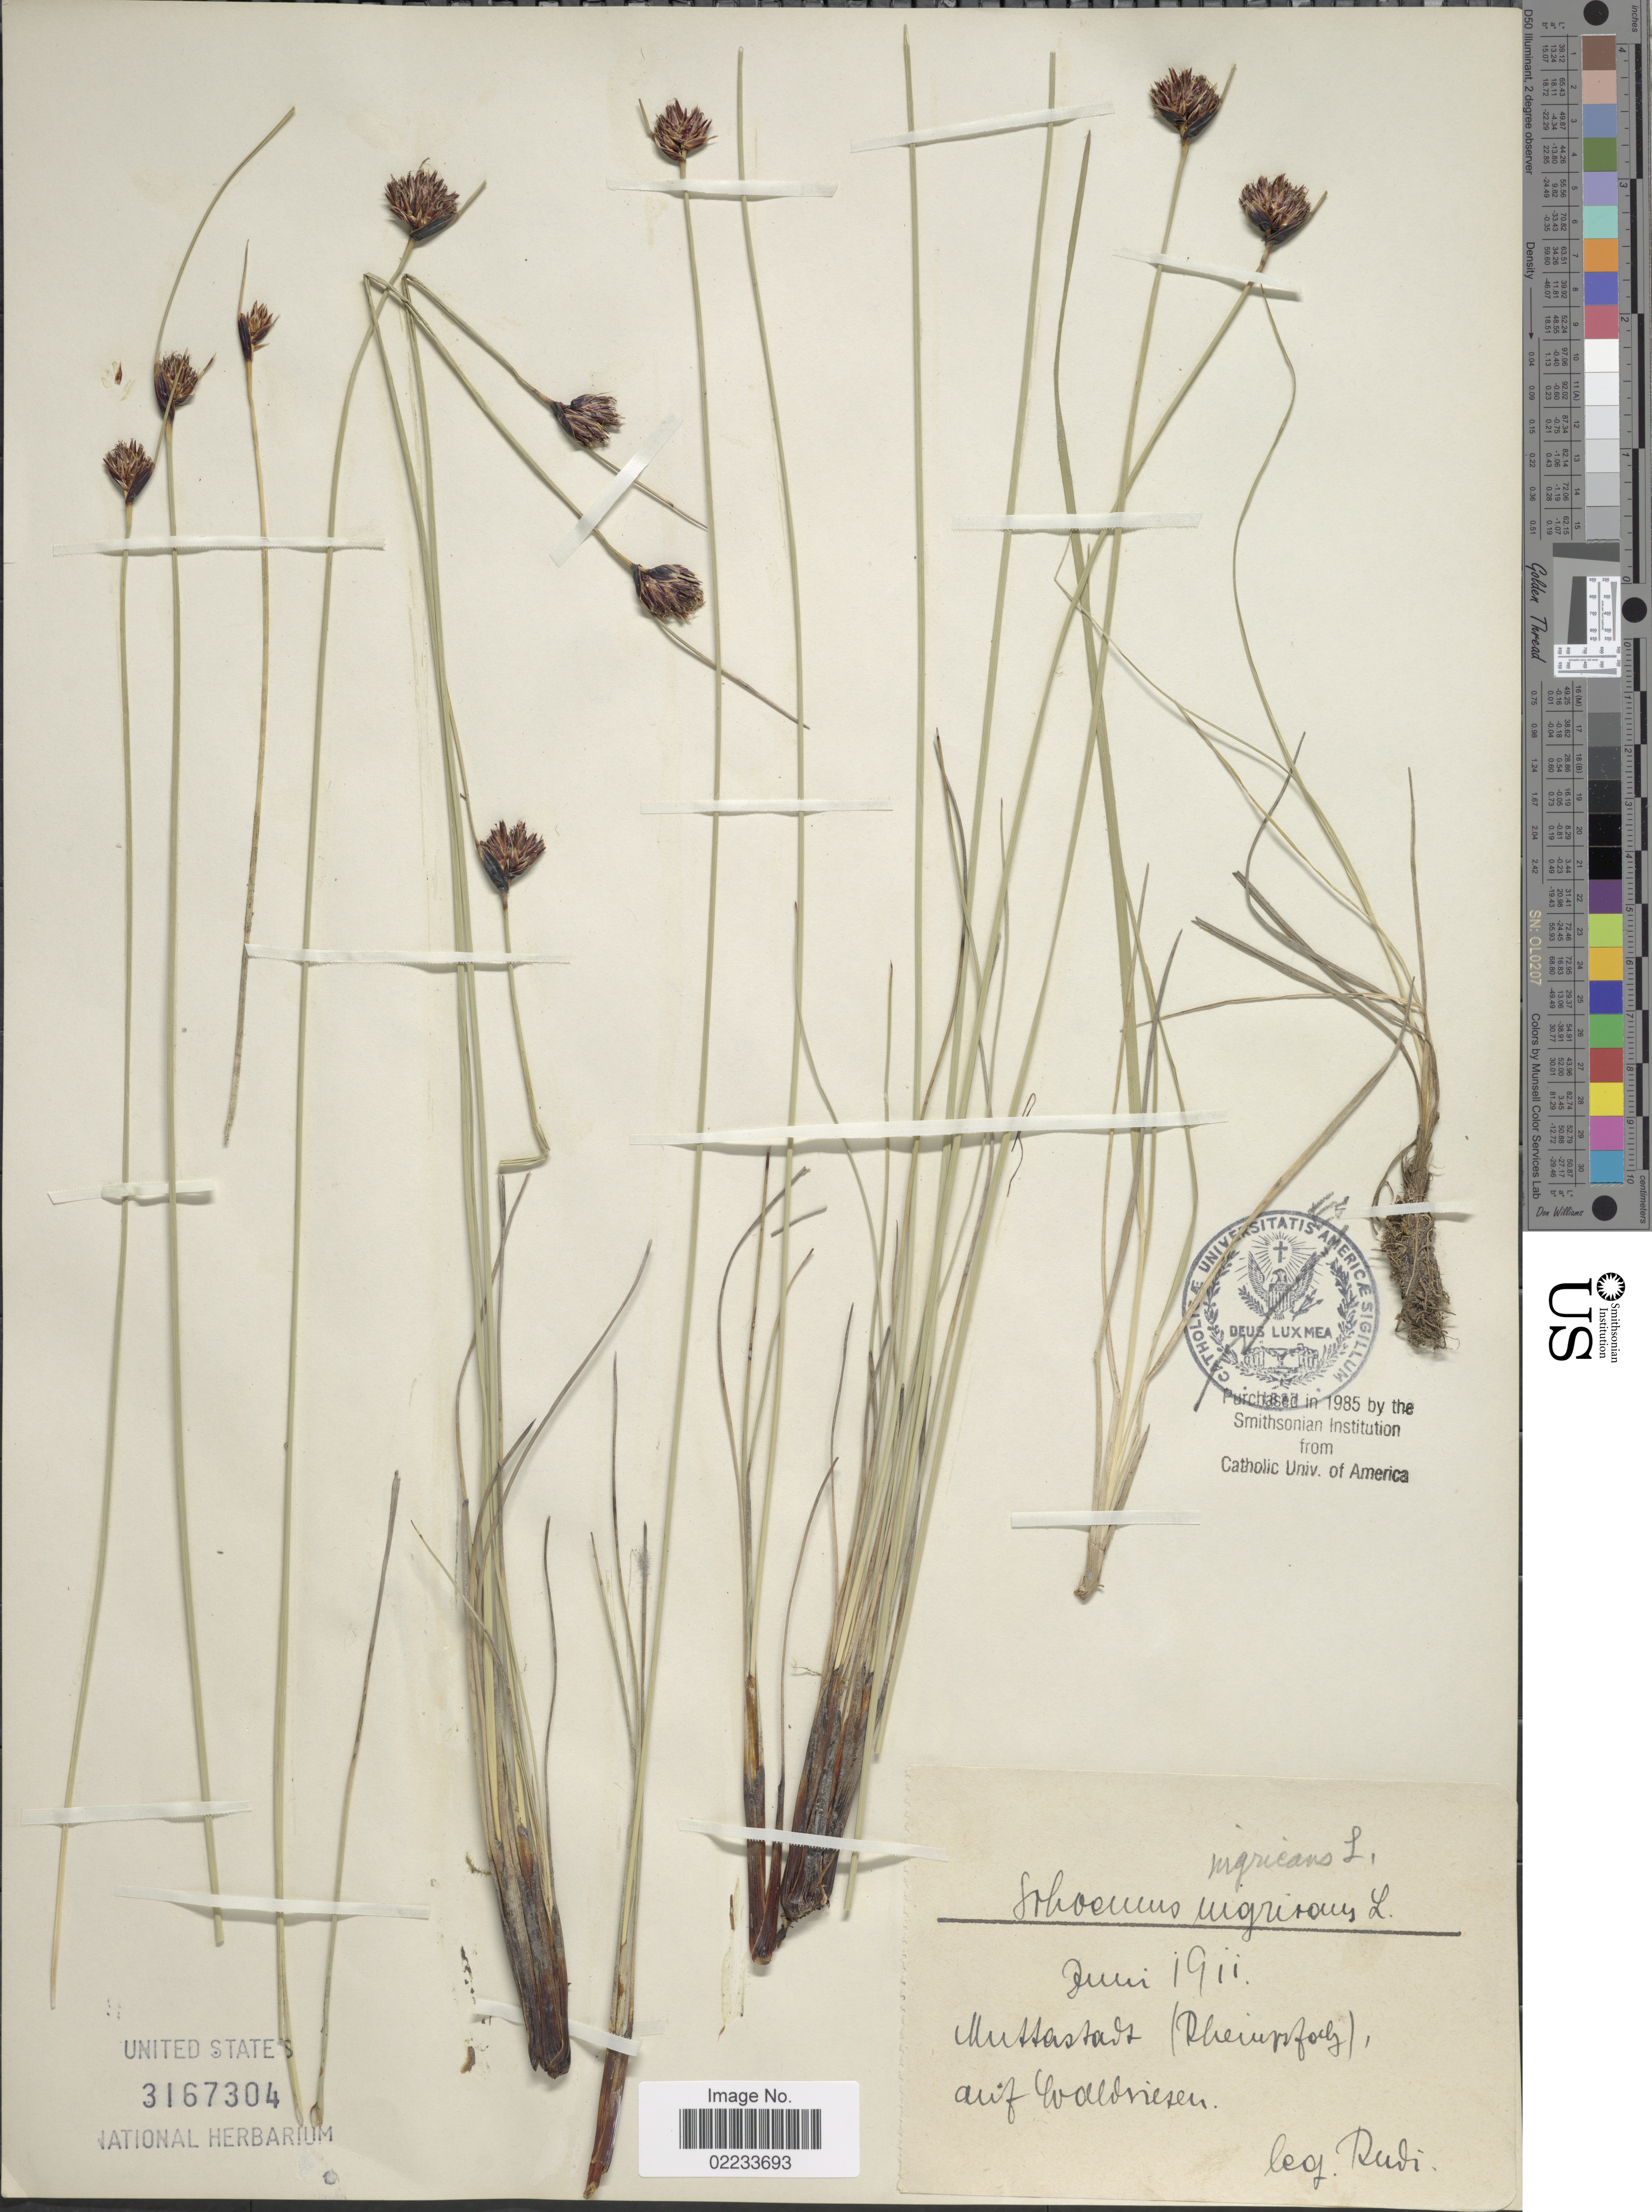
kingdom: Plantae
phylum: Tracheophyta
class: Liliopsida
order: Poales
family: Cyperaceae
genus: Schoenus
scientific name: Schoenus nigricans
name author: L.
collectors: Rudi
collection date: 1911-06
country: Germany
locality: Mutterstadt (Rheinpfalz) auf Waldriesen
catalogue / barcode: US 3167304